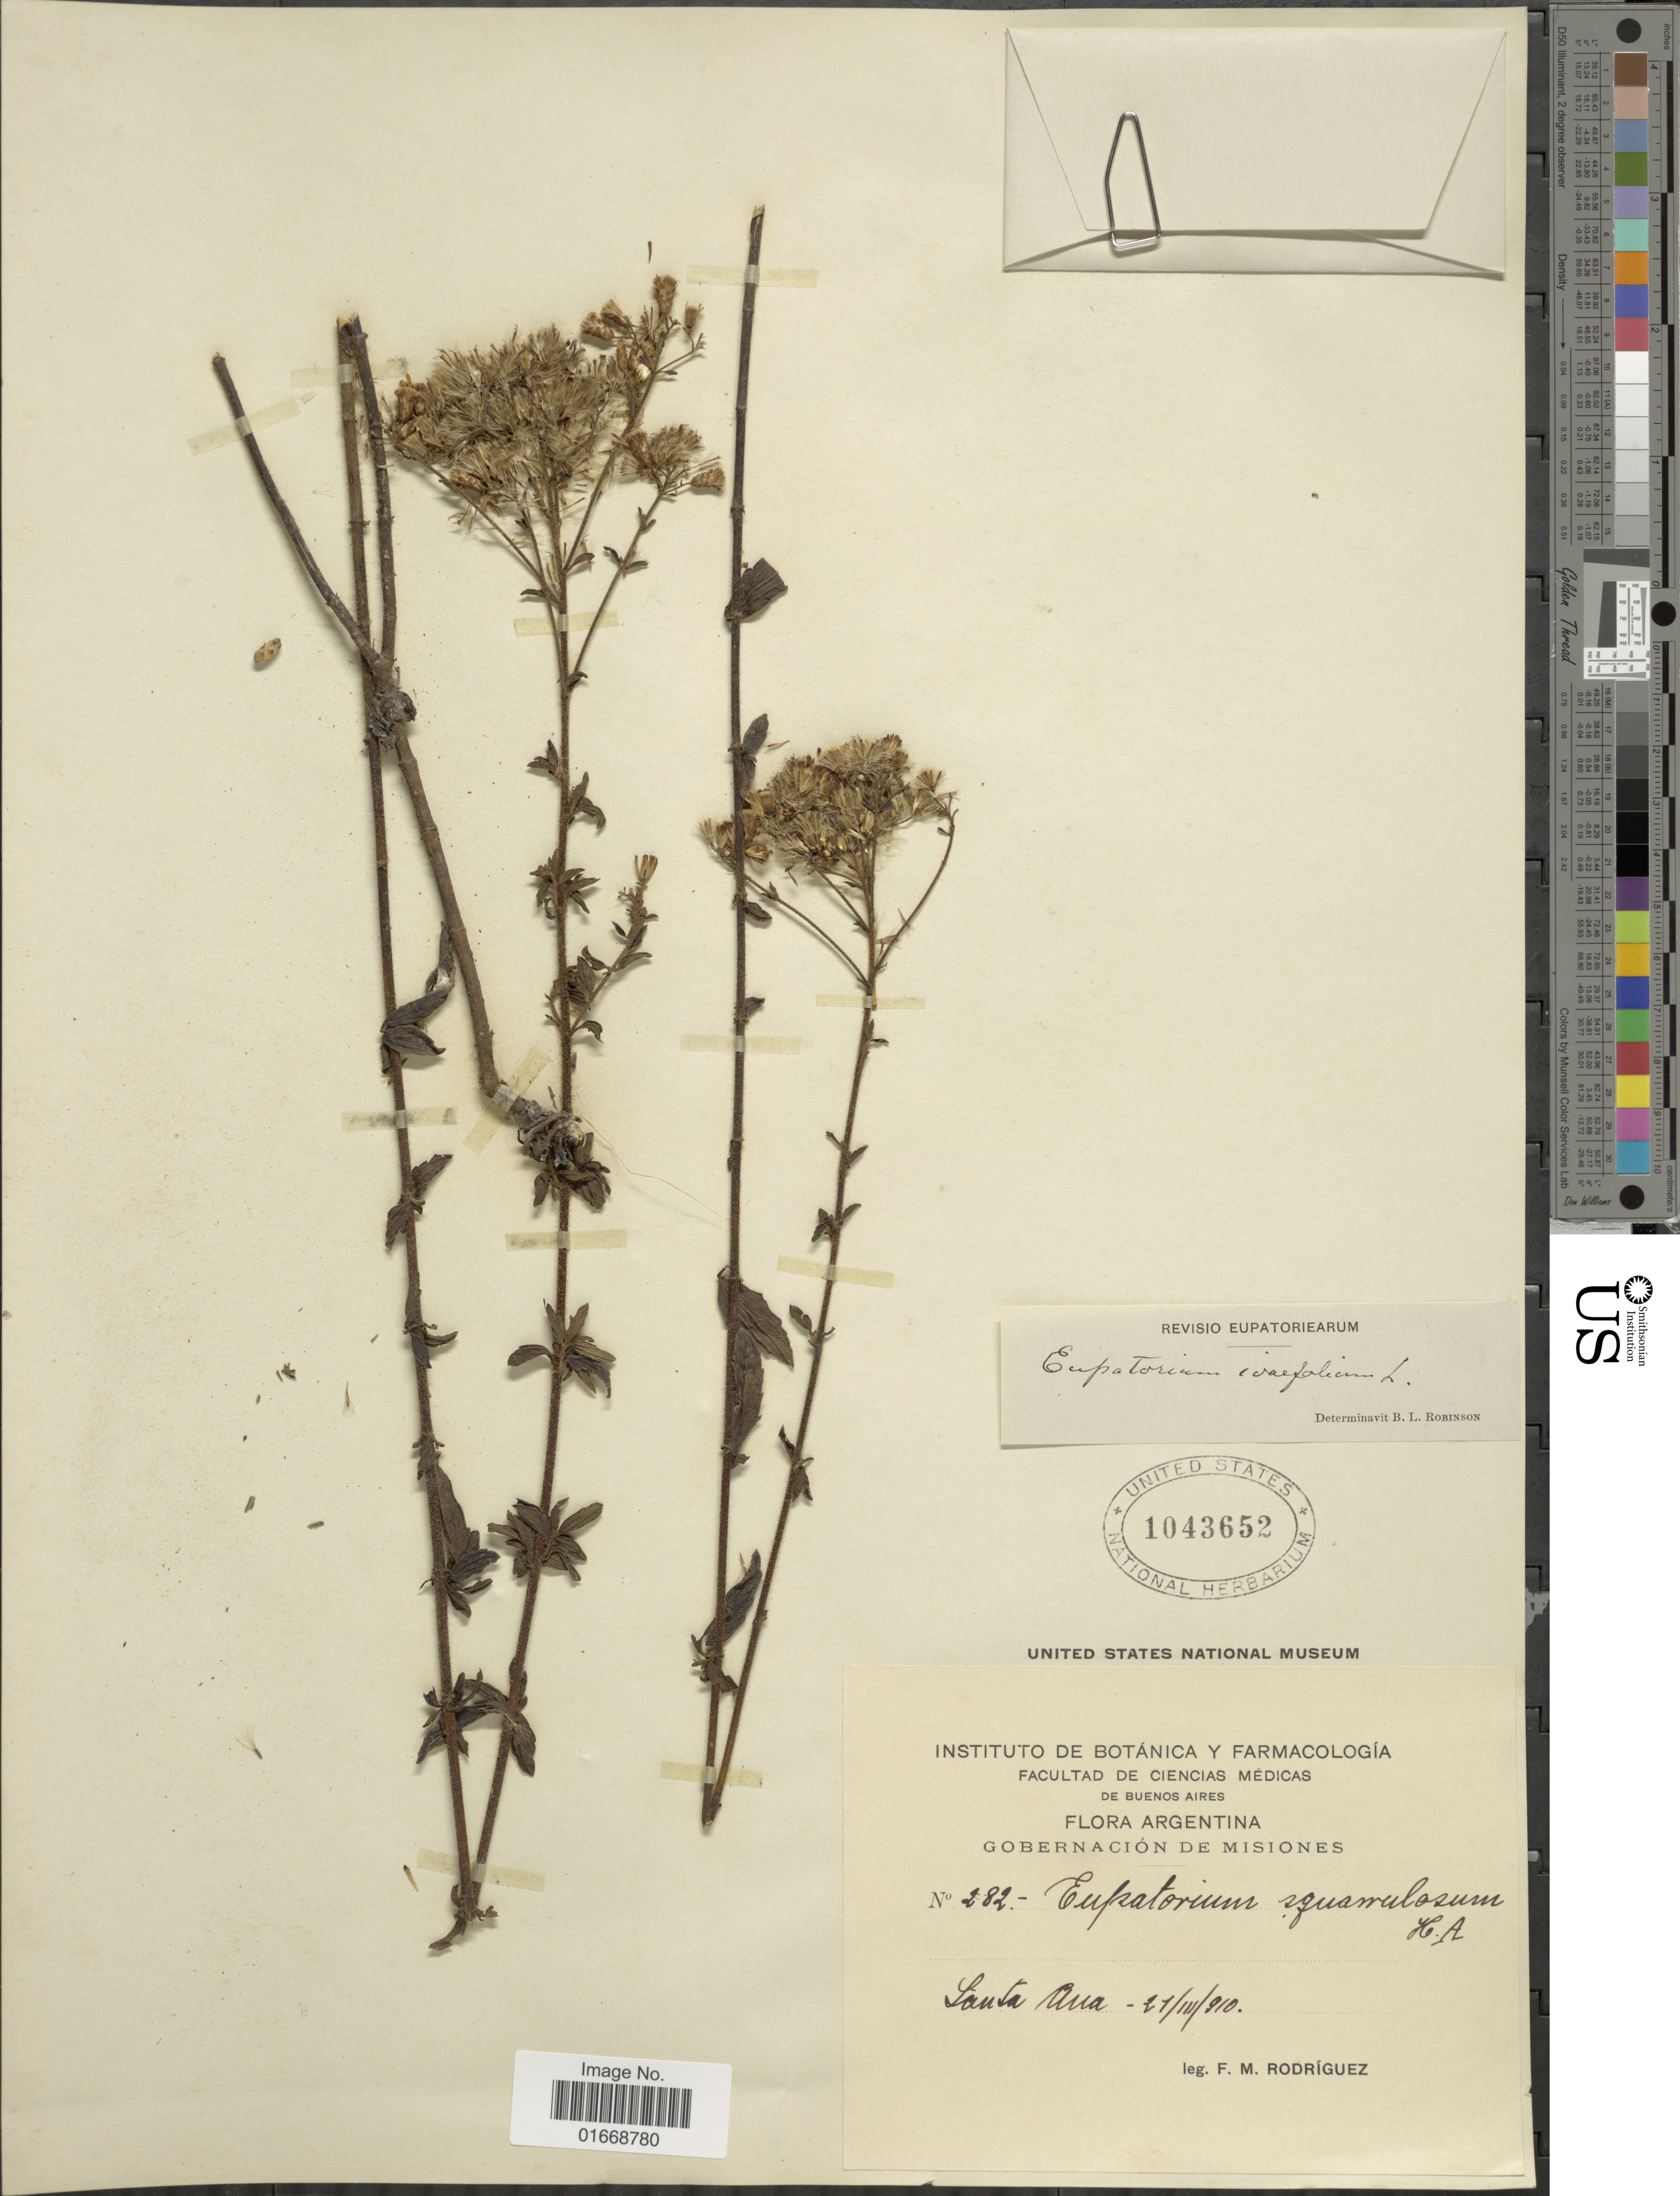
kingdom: Plantae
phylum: Tracheophyta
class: Magnoliopsida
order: Asterales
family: Asteraceae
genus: Chromolaena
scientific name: Chromolaena ivaefolia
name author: (L.) R.M. King & H. Rob.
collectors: F. M. Rodriguez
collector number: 282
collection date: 1910-03-21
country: Argentina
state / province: Misiones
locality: Santa Ana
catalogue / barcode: US 1043652